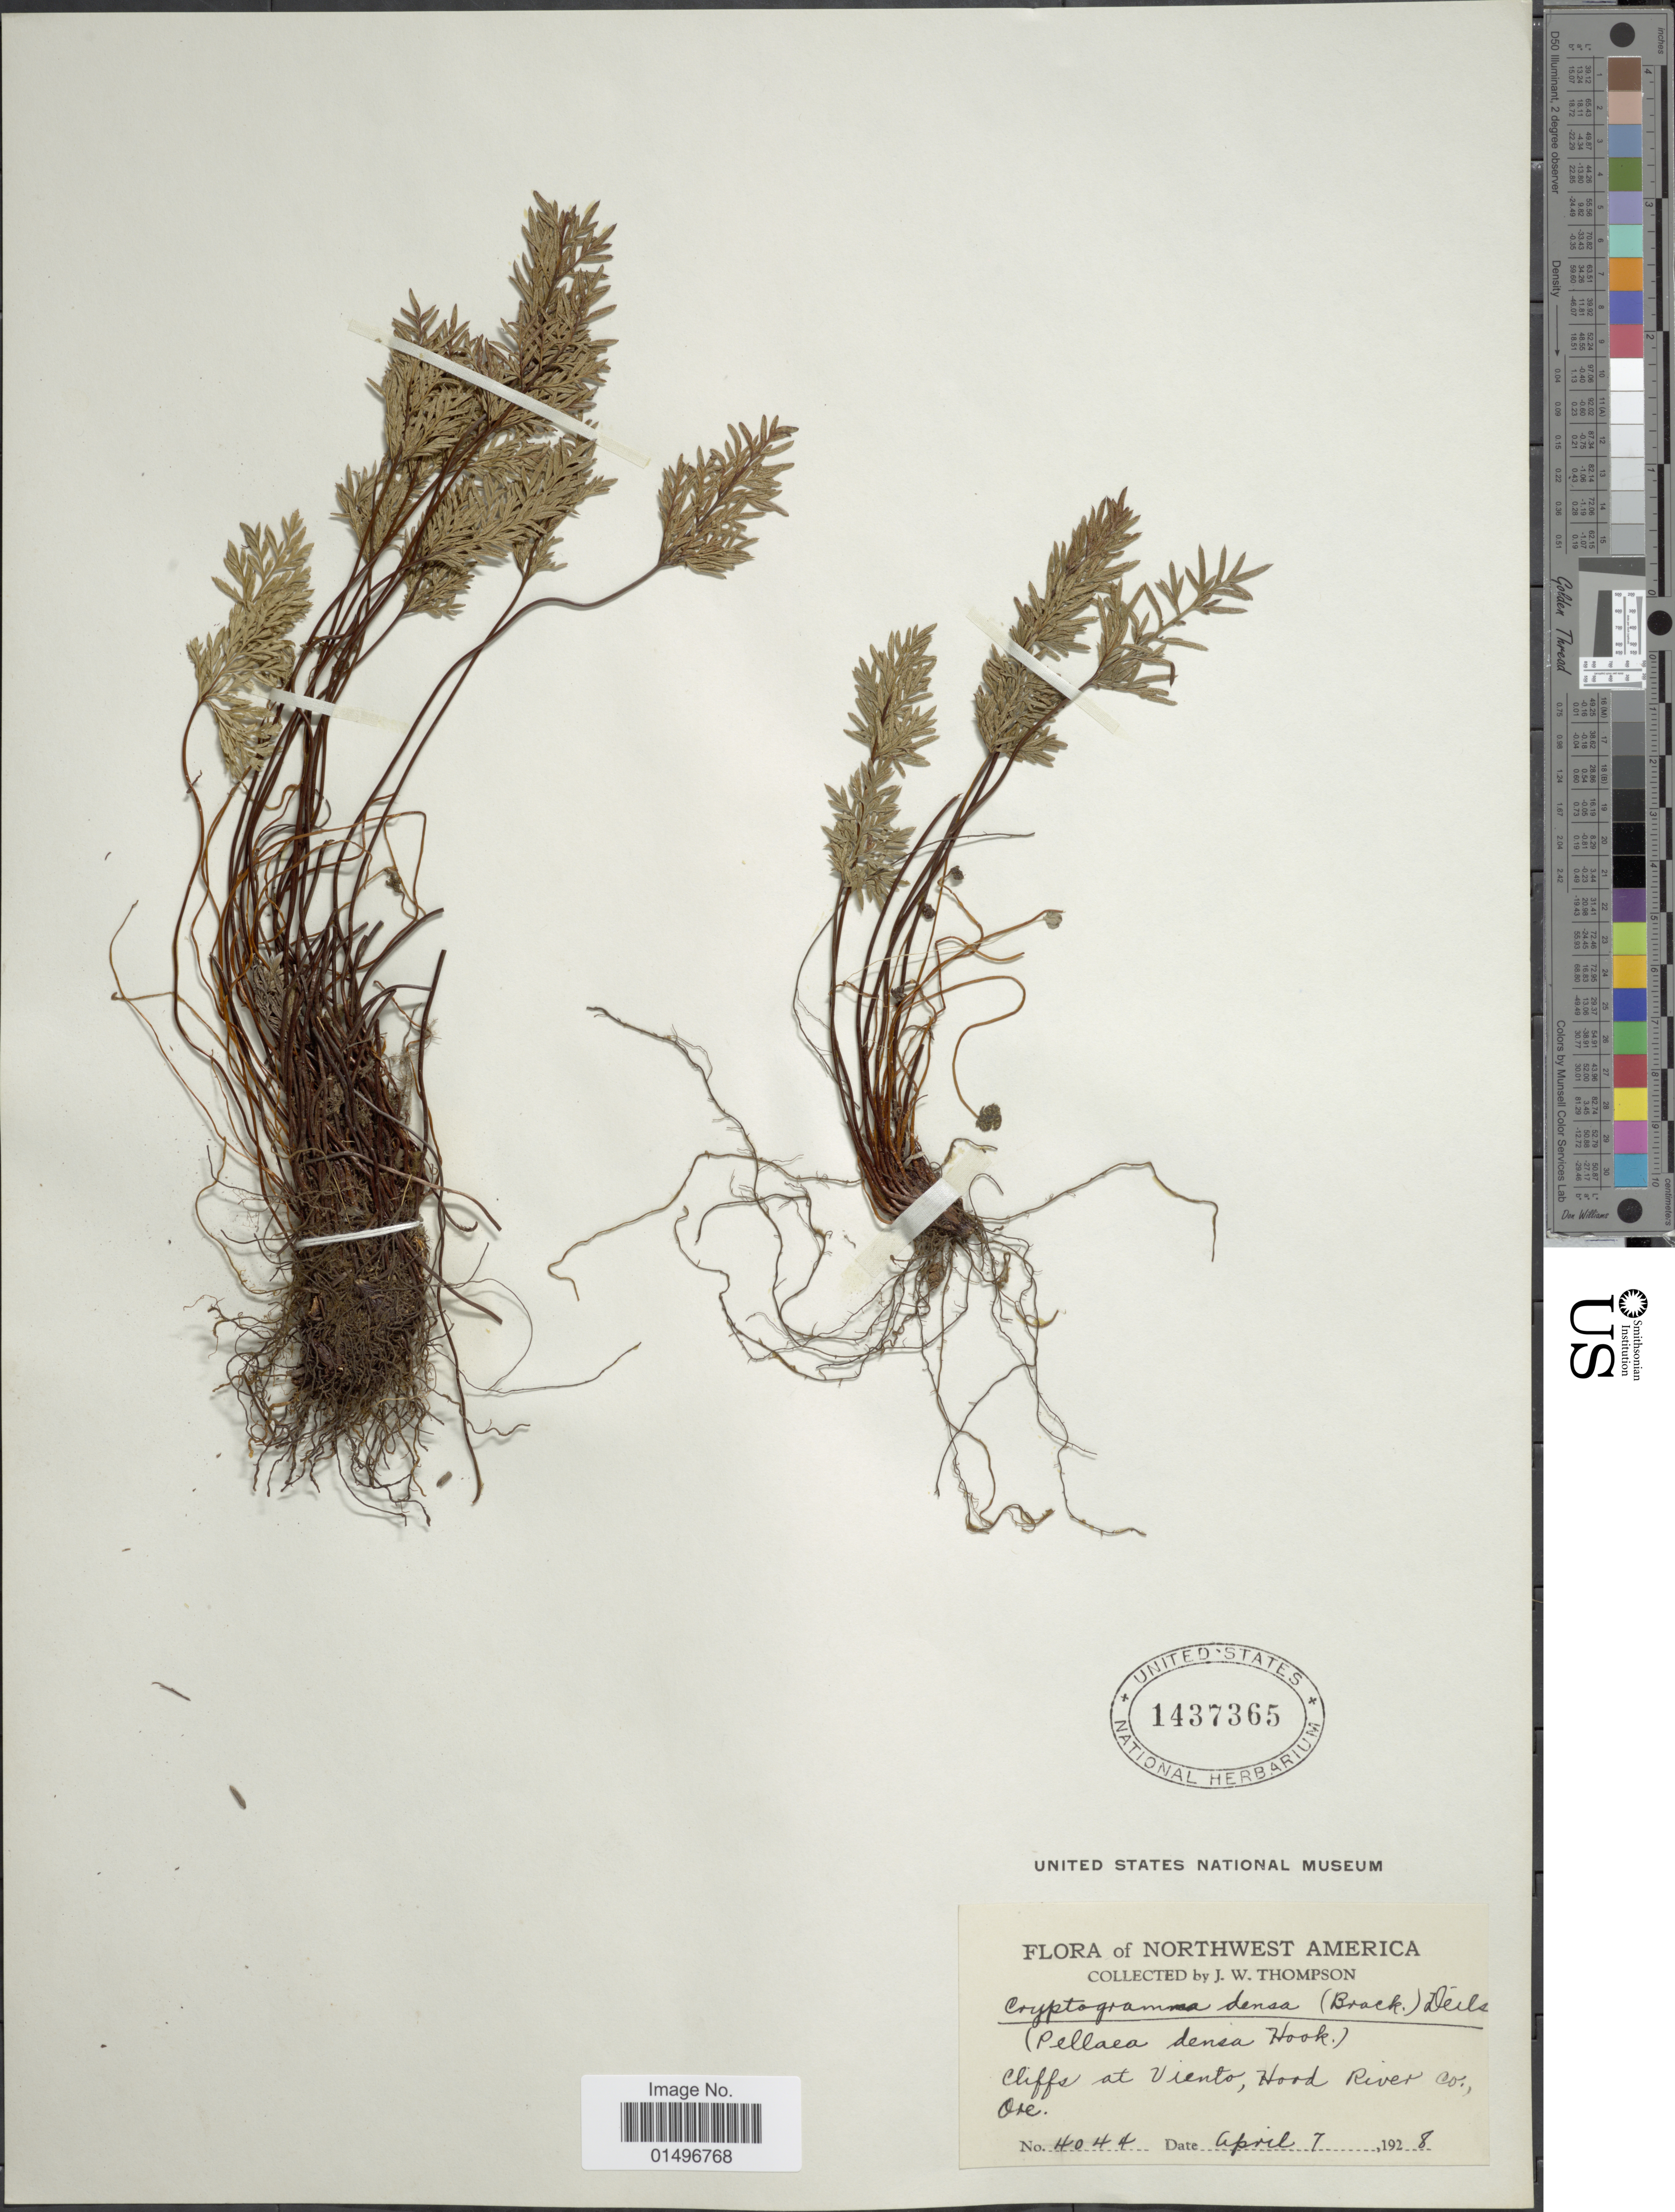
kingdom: Plantae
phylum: Tracheophyta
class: Polypodiopsida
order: Polypodiales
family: Pteridaceae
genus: Aspidotis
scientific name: Aspidotis densa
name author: (Brack.) Lellinger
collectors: J. W. Thompson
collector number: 4044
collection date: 1928-04-07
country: United States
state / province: Oregon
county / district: Hood River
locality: Northwest America, Cliffs at Viento, Hood River Co. Oregon.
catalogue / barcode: US 1437365